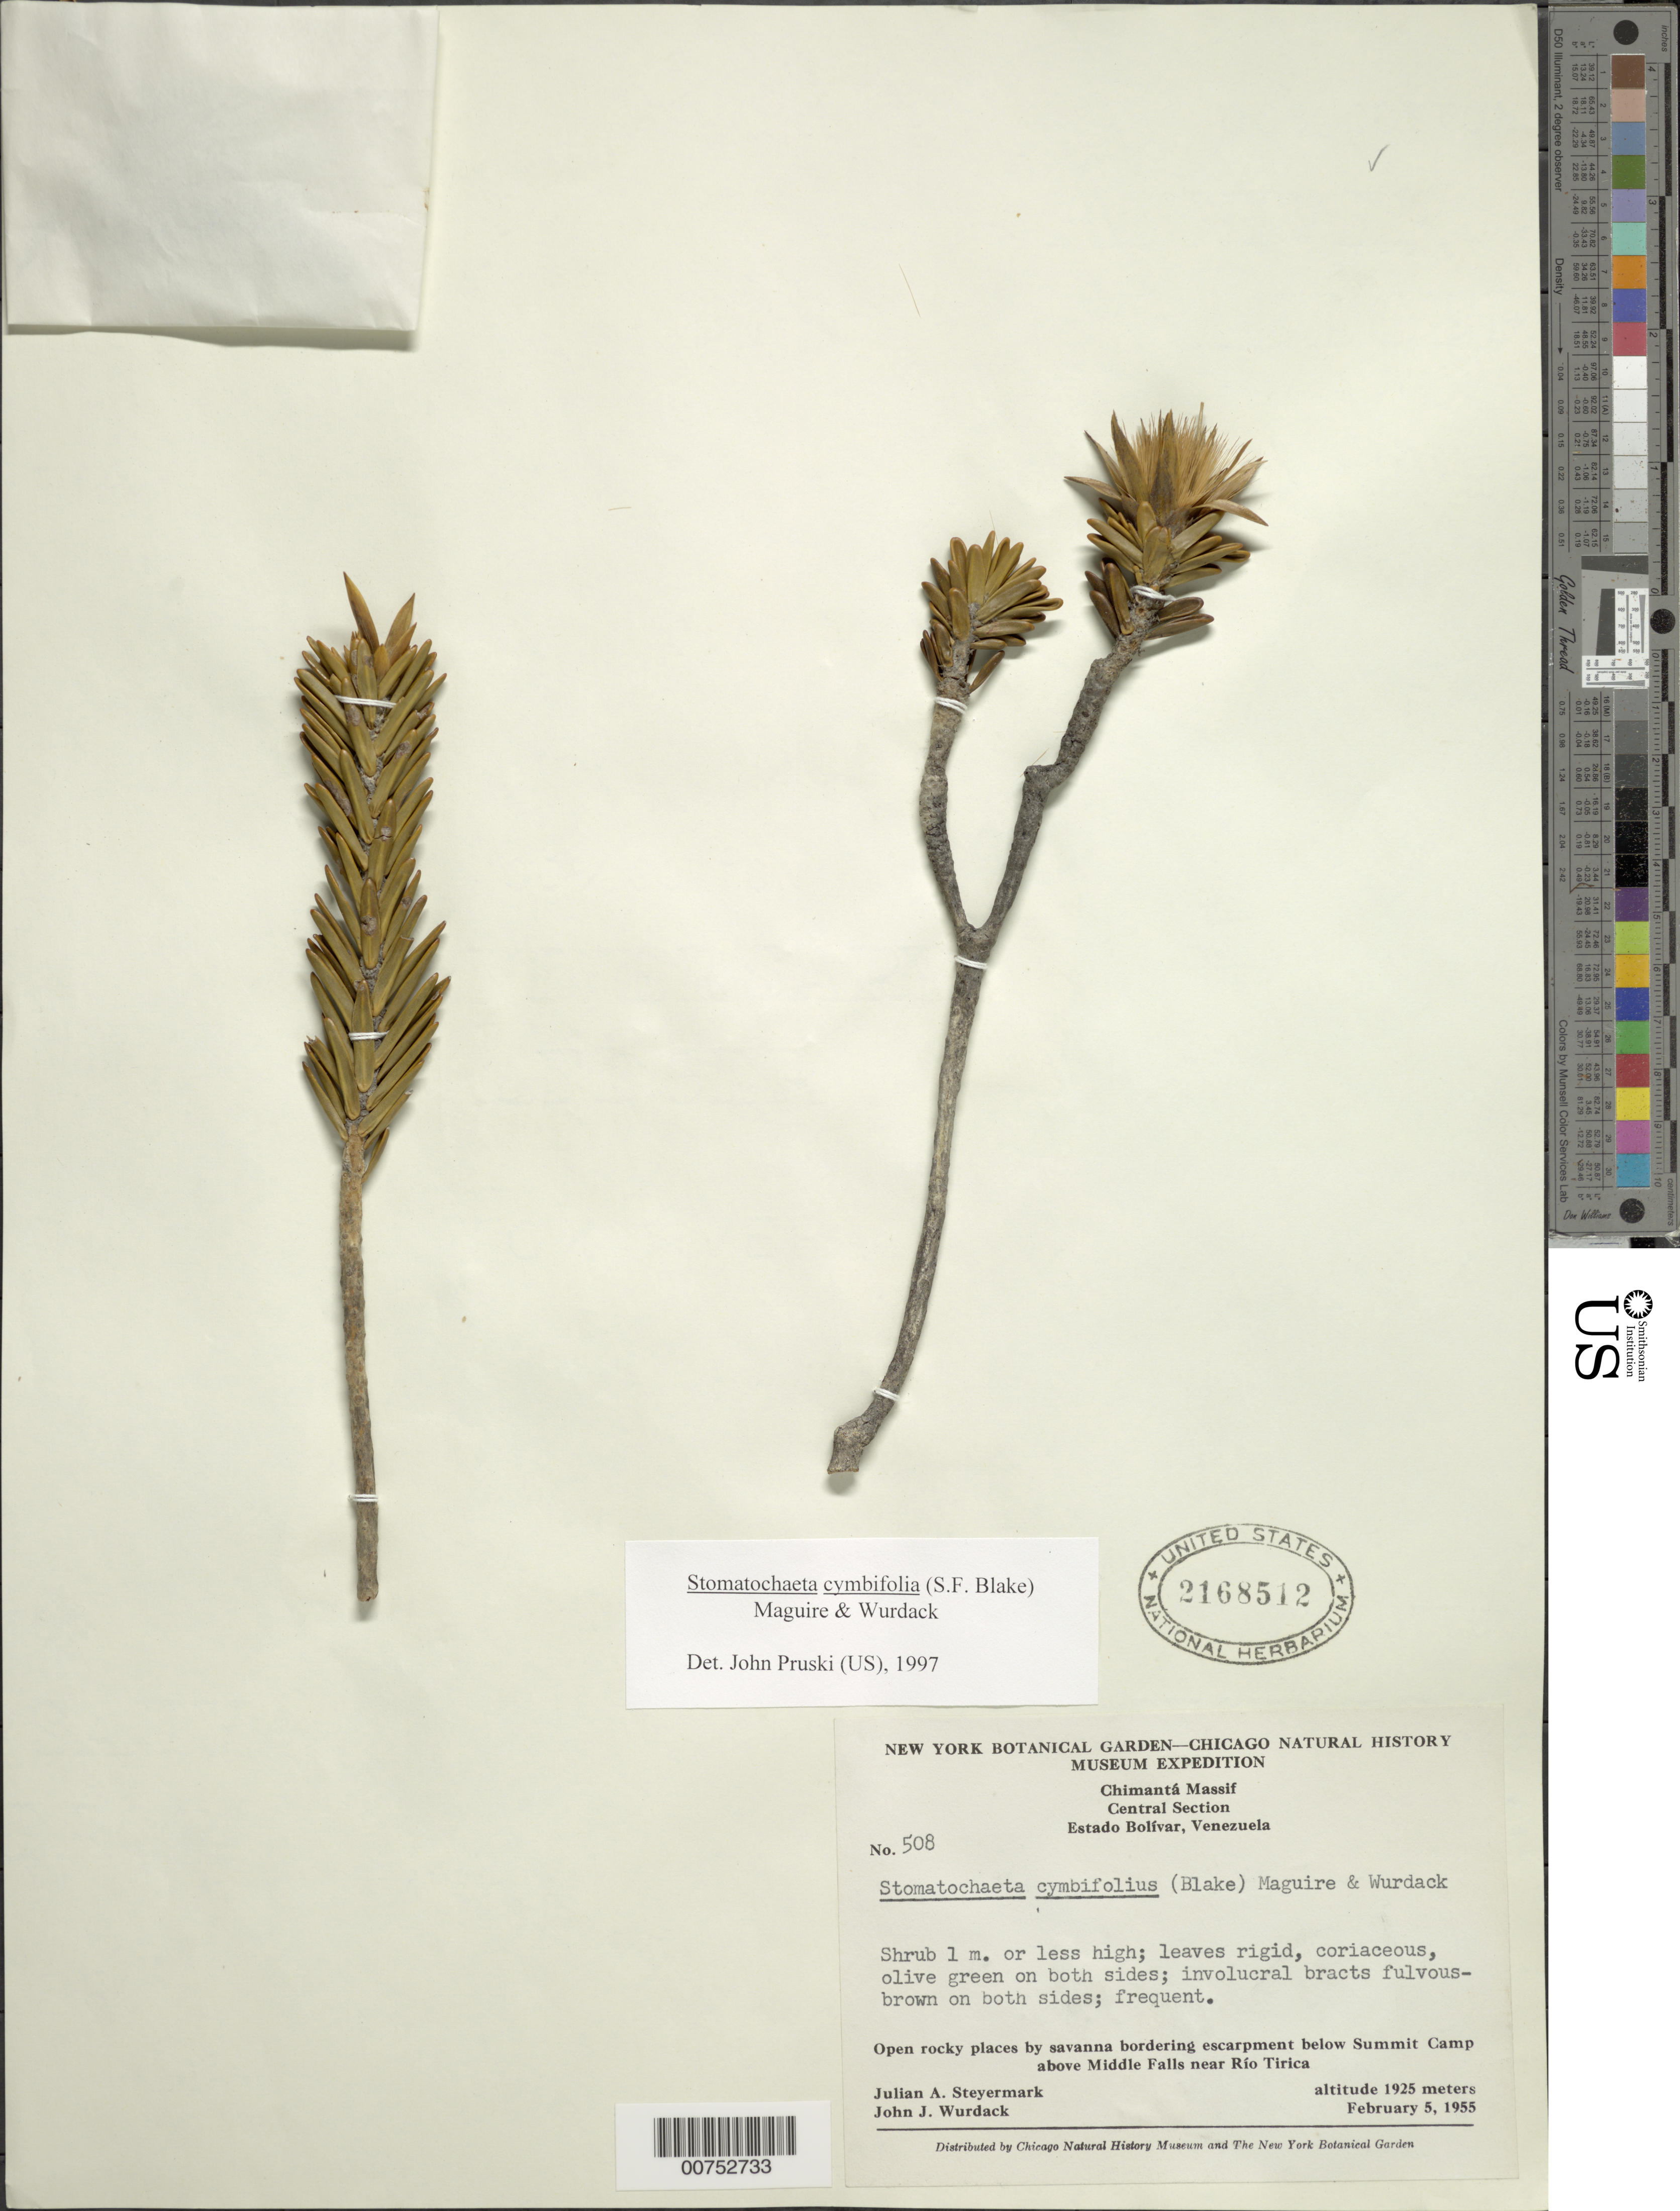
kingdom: Plantae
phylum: Tracheophyta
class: Magnoliopsida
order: Asterales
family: Asteraceae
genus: Stomatochaeta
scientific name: Stomatochaeta cymbifolia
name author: (S.F. Blake) Maguire & Wurdack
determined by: Pruski, J. F.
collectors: J. Steyermark & J. J. Wurdack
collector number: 55 508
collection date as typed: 5-Feb-55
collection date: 1955-02-05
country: Venezuela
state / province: Bolívar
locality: Chimantá Massif, Central section, below summit camp above middle falls near Río Tirica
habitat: Open rocky places by savanna bordering escarpment below summit camp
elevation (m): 1925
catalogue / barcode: US 2168512